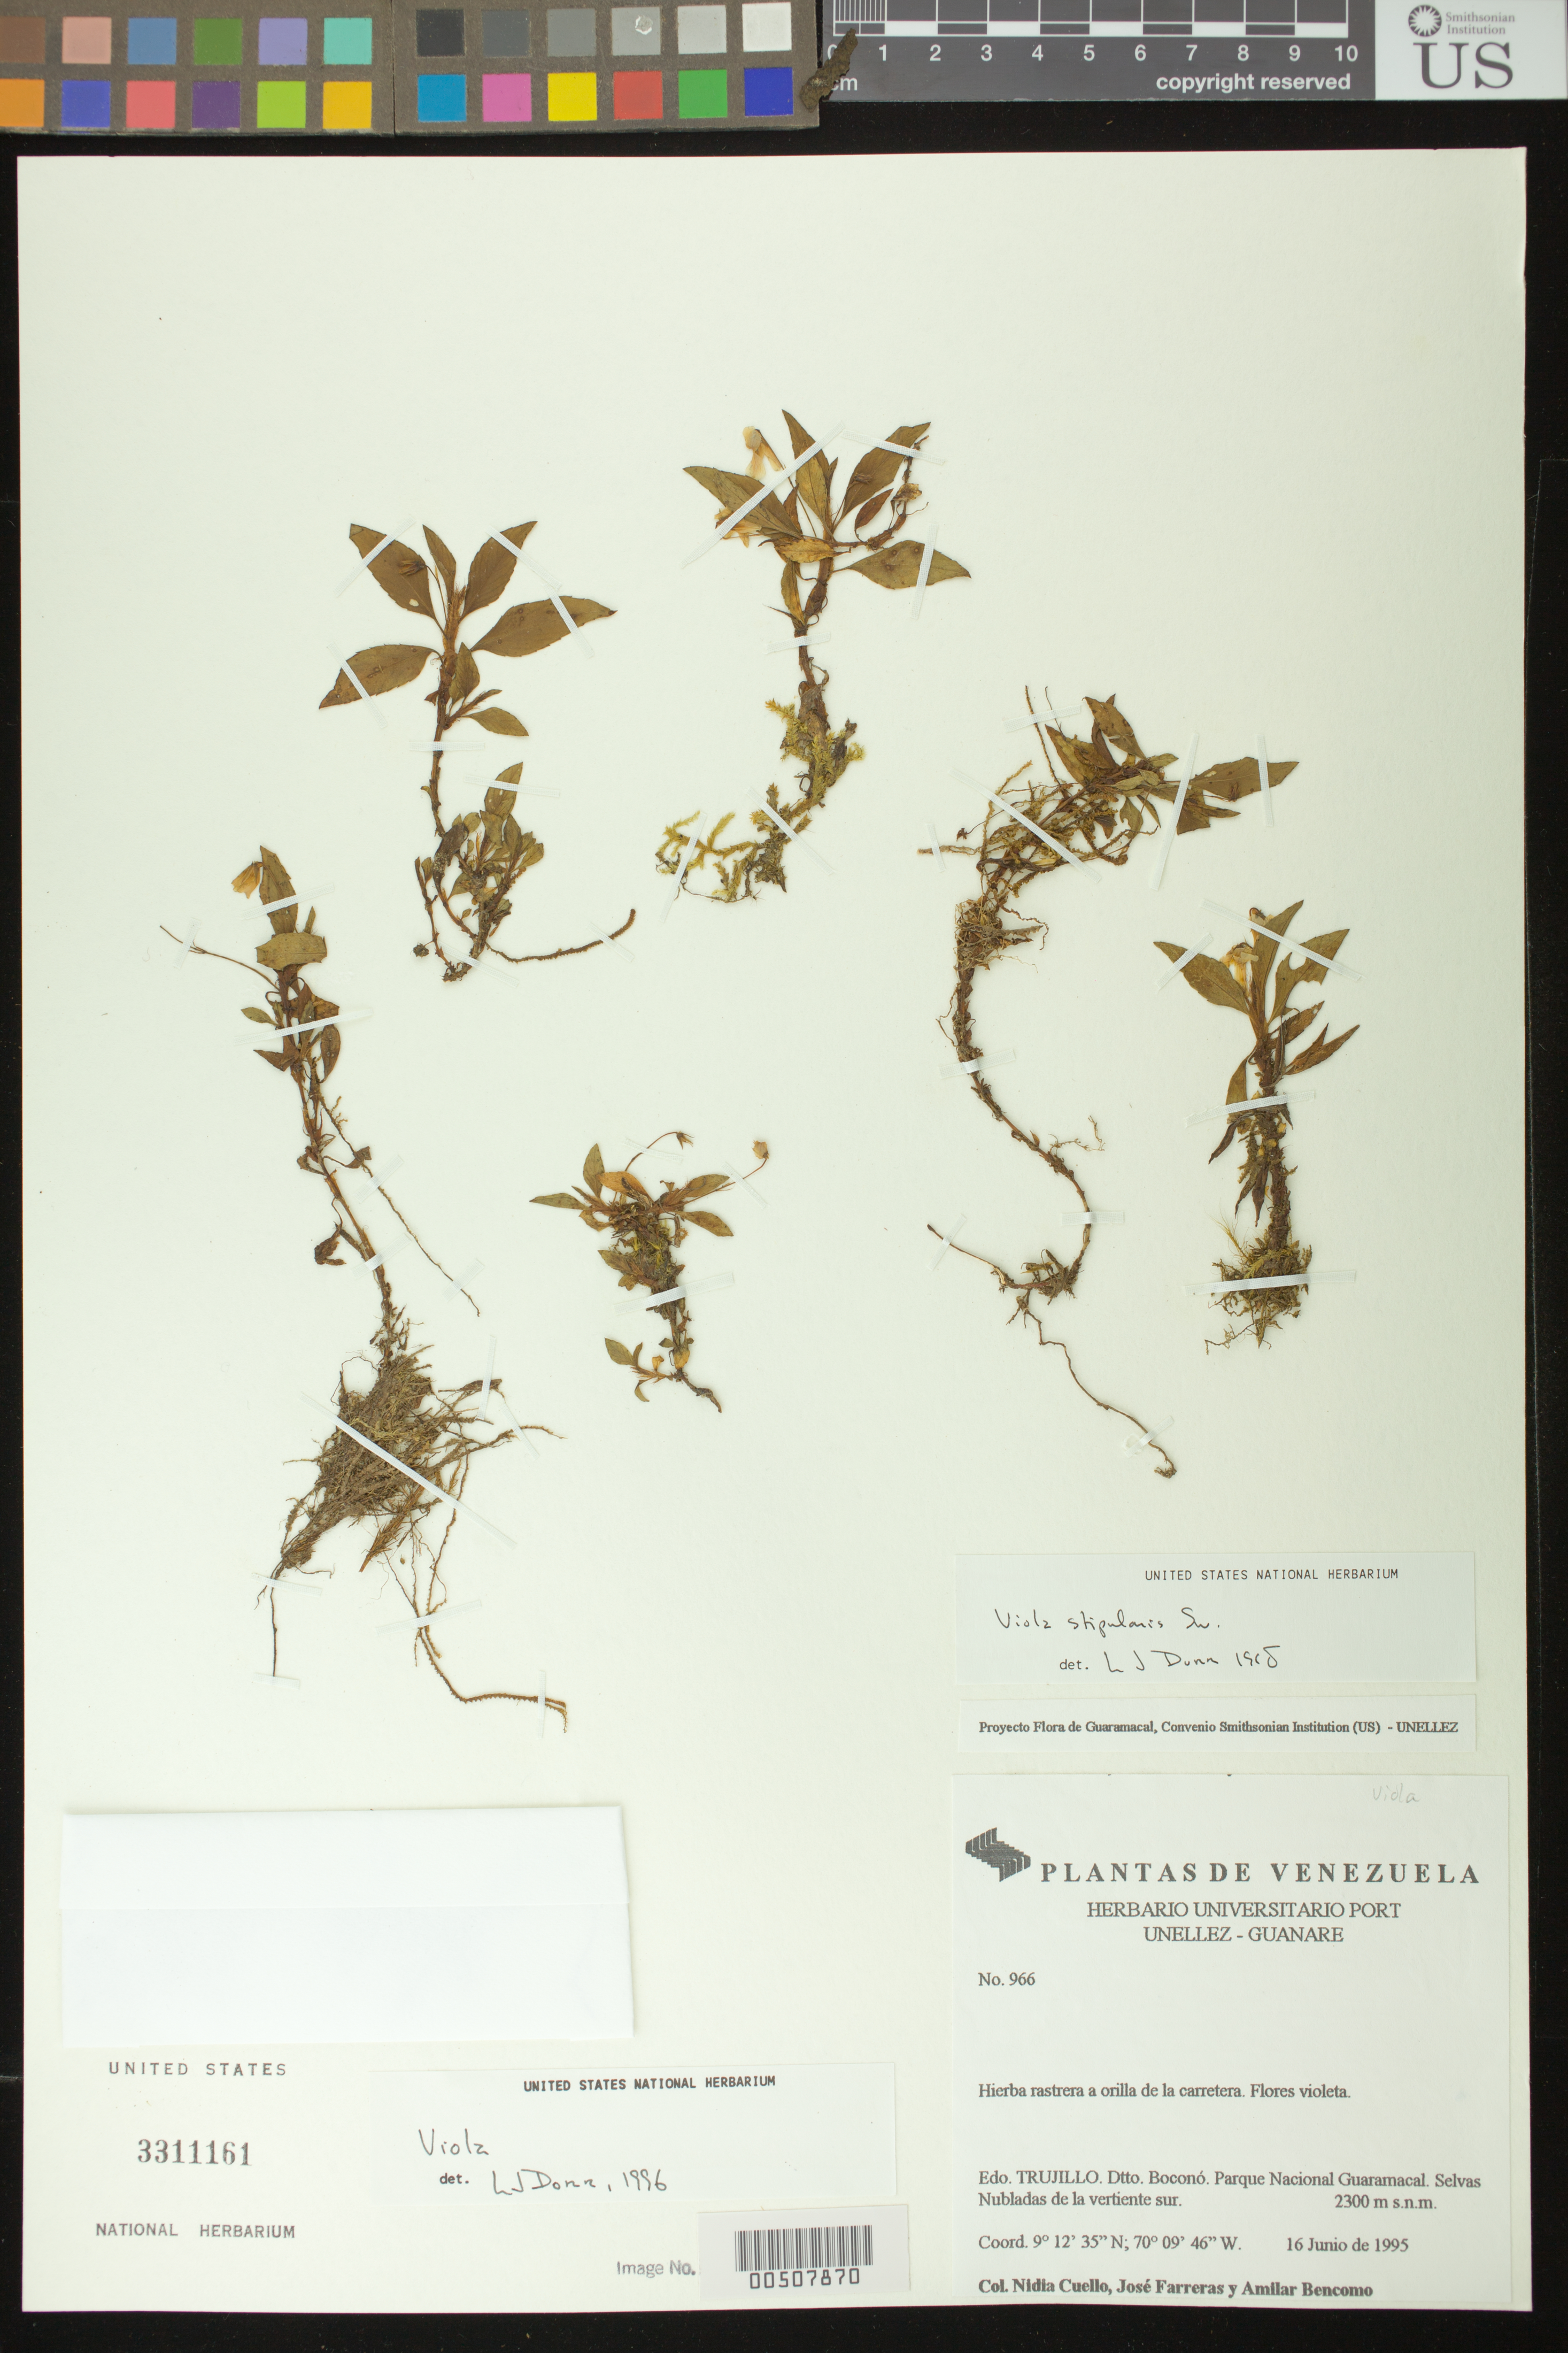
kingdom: Plantae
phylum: Tracheophyta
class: Magnoliopsida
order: Malpighiales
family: Violaceae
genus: Viola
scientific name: Viola stipularis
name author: Sw.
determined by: Dorr, L. J., (BOT), Smithsonian Institution - National Museum of Natural History (UNITED STATES)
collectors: N. L. Cuello, J. Farreras & A. Bencomo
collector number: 966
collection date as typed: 16 Jun 1995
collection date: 1995-06-16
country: Venezuela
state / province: Trujillo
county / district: Boconó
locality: Parque Nacional Guaramacal. Vertiente S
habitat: Selvas Nubladas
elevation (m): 2300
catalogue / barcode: US 3311161